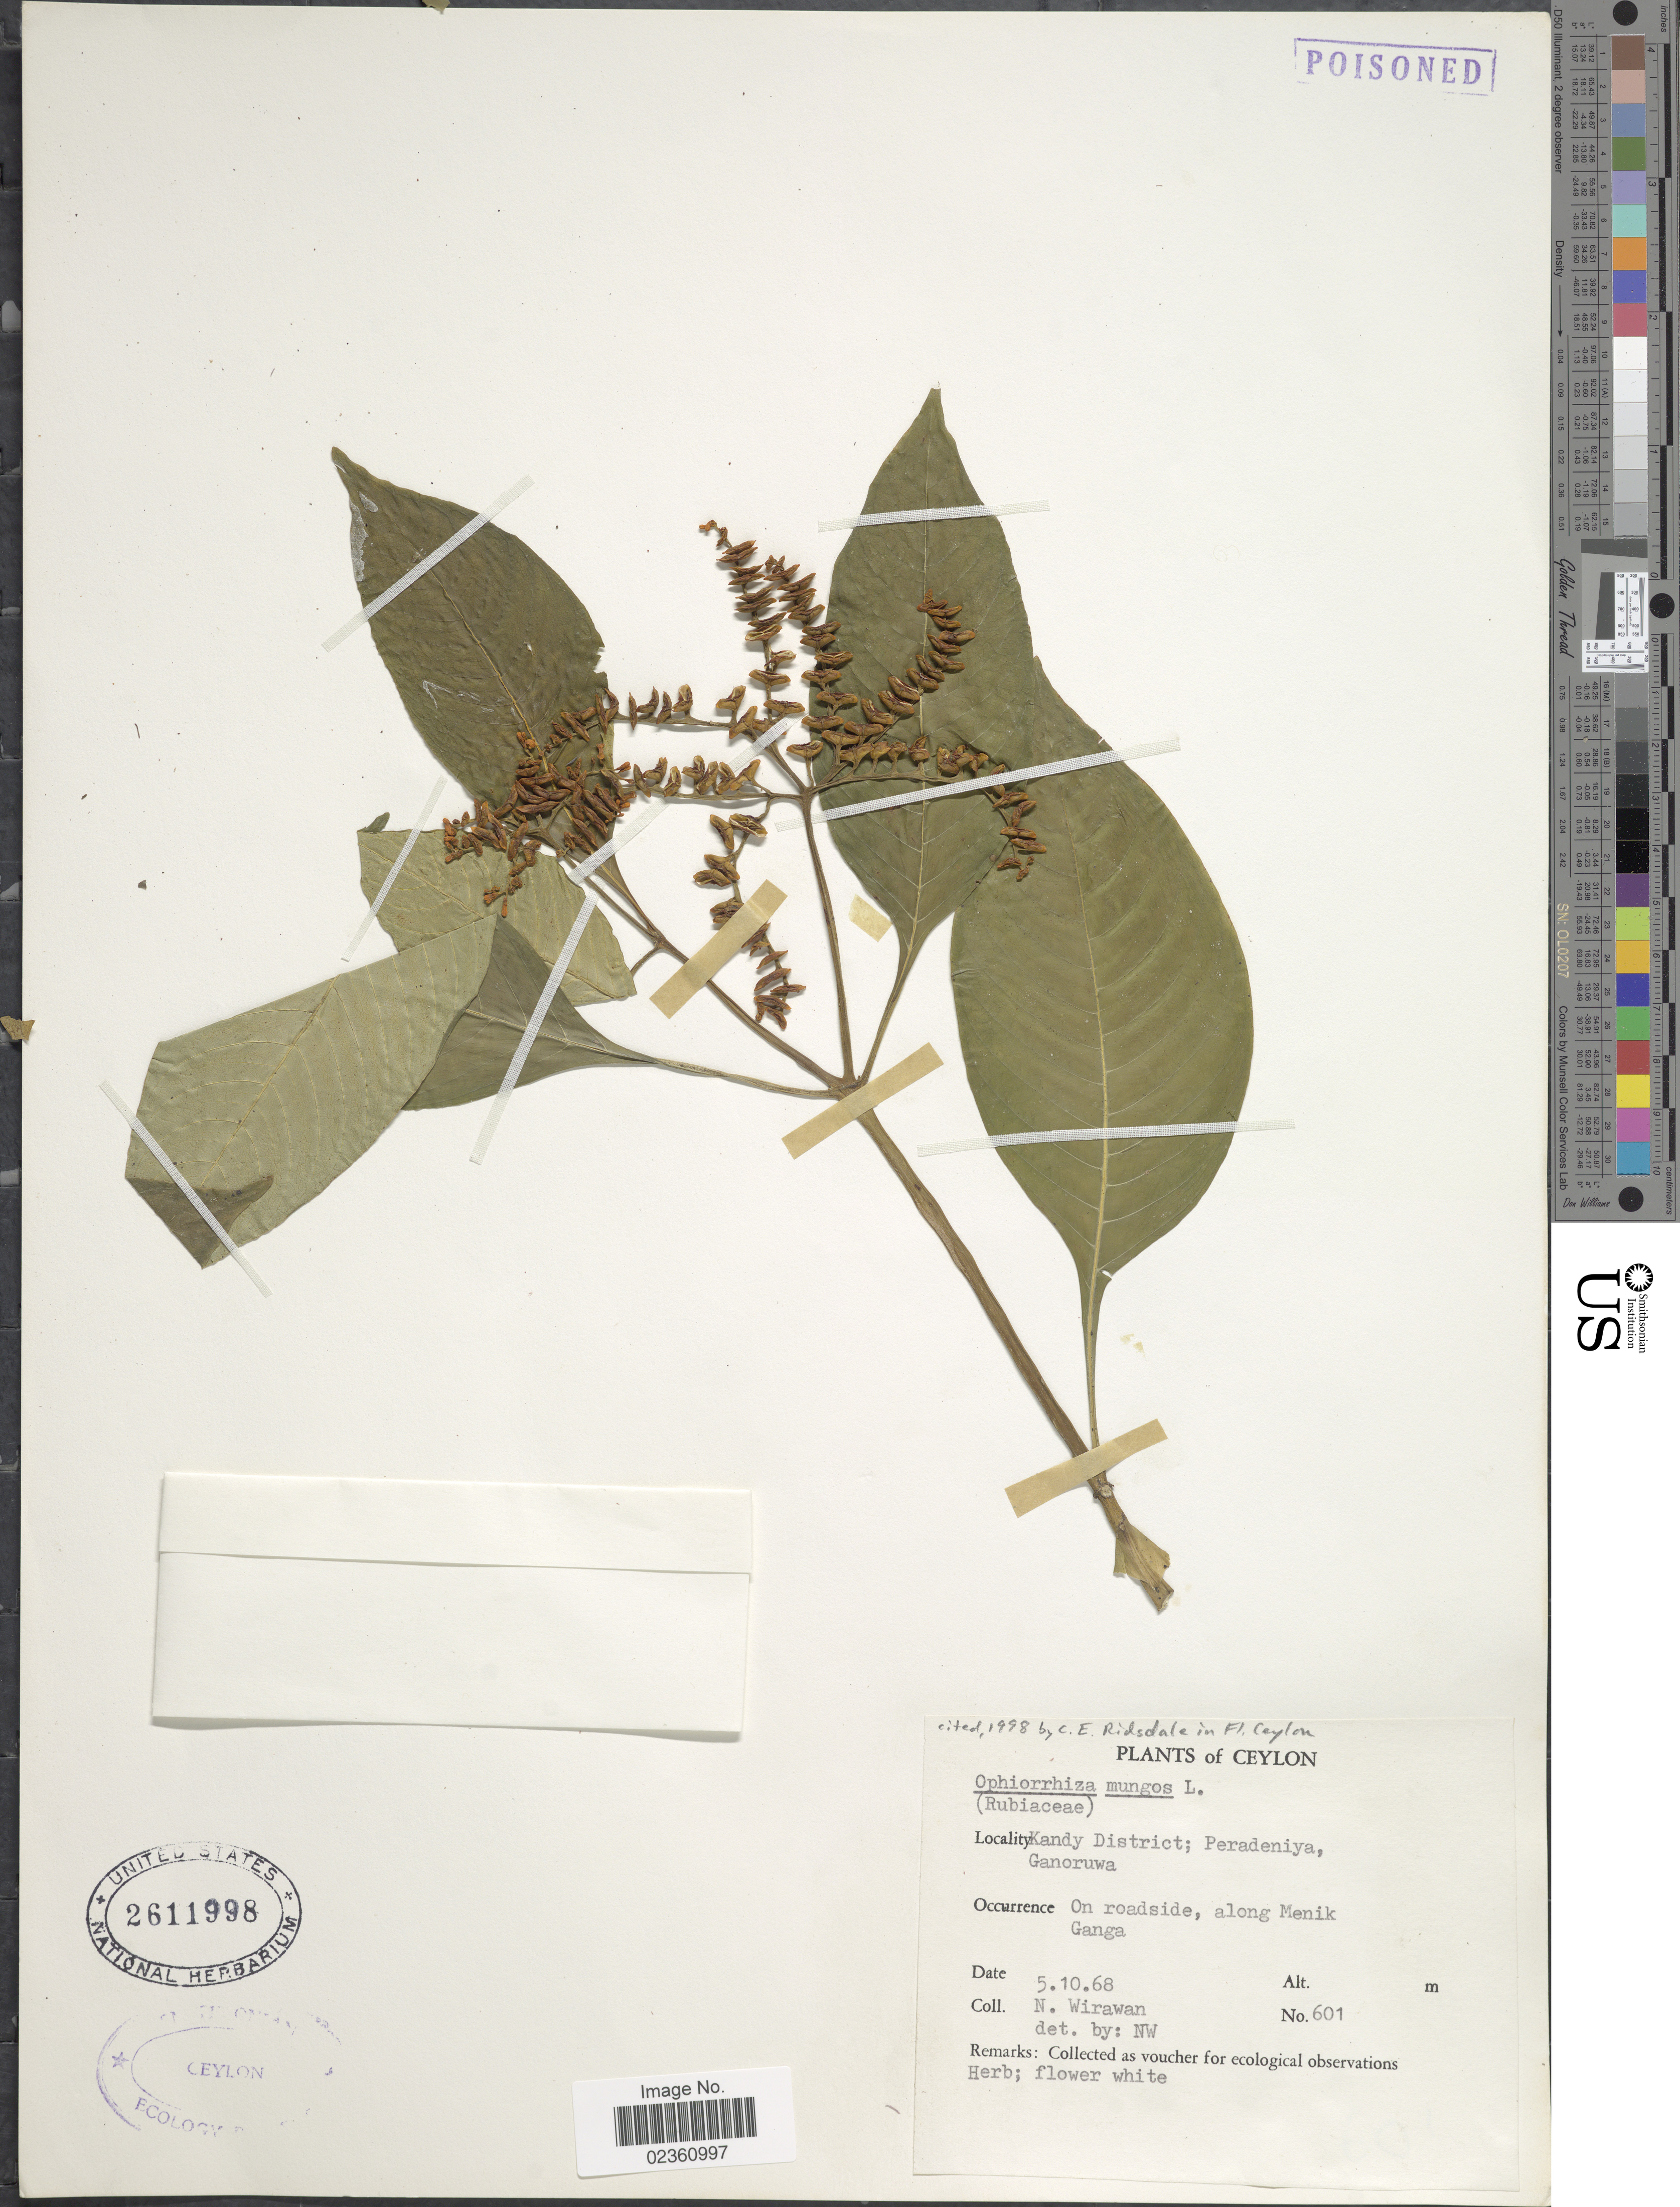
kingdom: Plantae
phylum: Tracheophyta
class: Magnoliopsida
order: Gentianales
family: Rubiaceae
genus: Ophiorrhiza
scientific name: Ophiorrhiza mungos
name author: L.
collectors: N. Wirawan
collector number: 601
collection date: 1968-10-05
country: Sri Lanka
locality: Ceylon, Kandy District; Peradeniya, Ganoruwa, On roadside, along Menik Ganga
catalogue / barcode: US 2611998